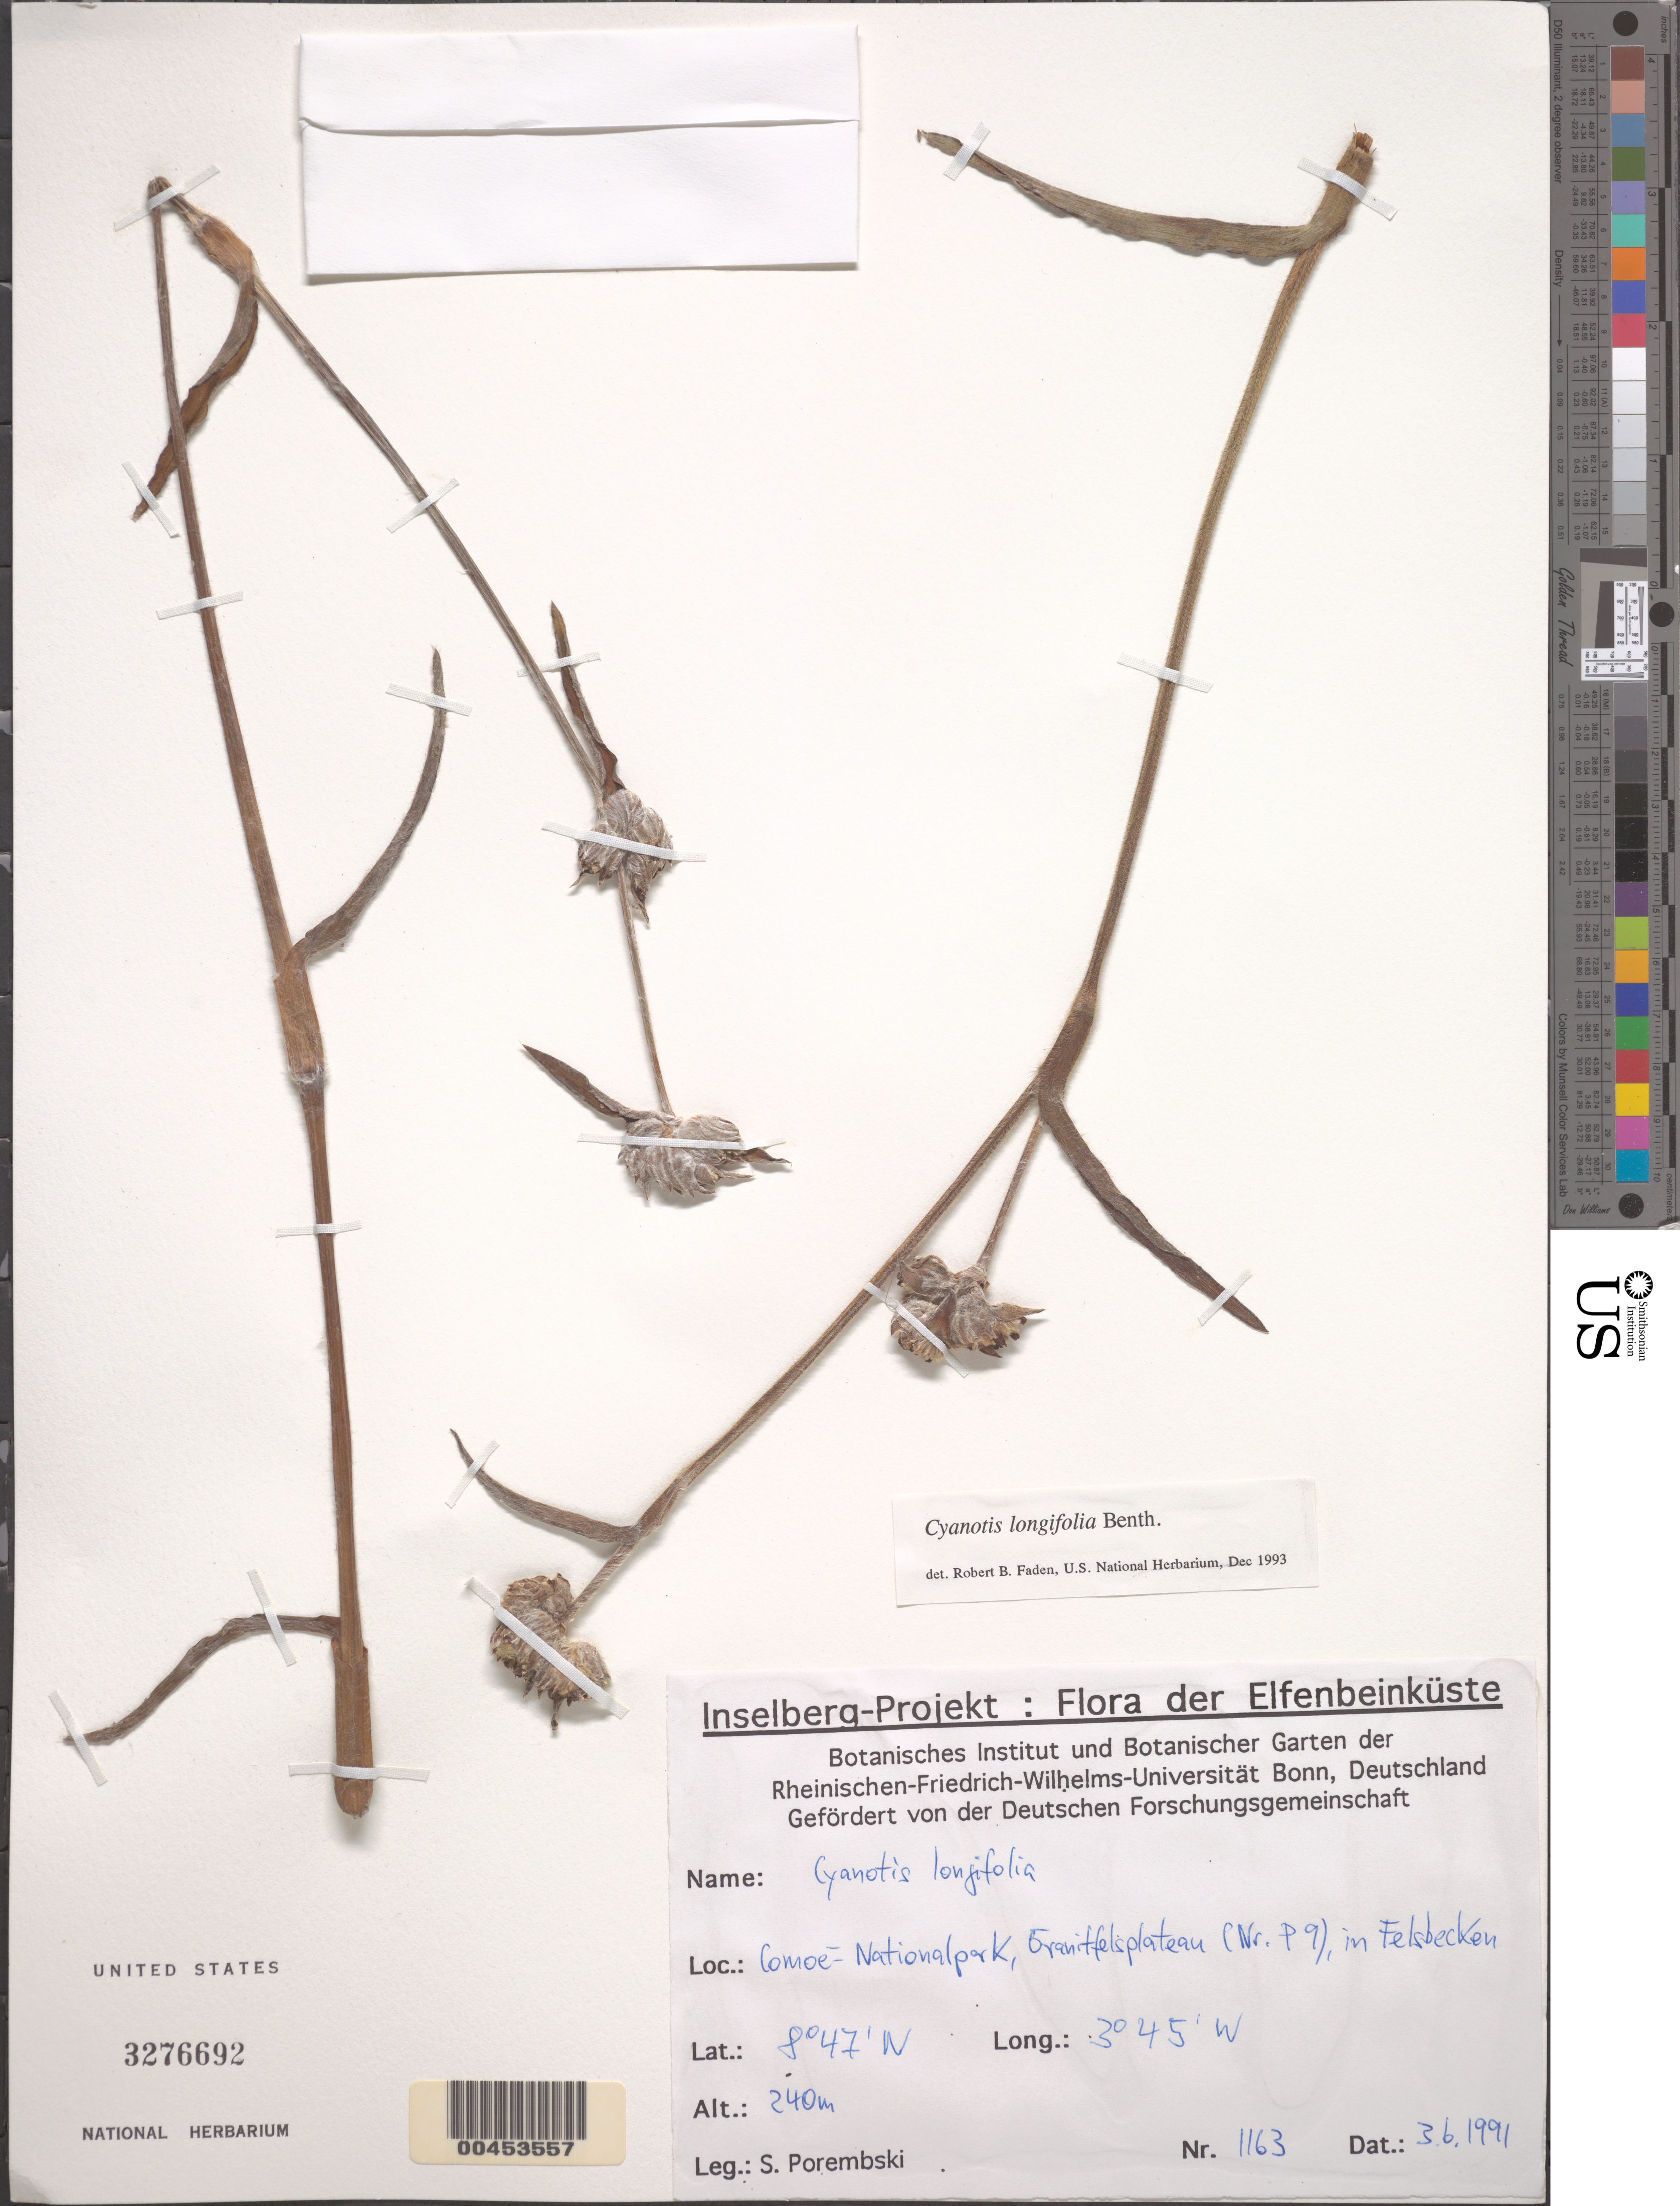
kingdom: Plantae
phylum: Tracheophyta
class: Liliopsida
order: Commelinales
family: Commelinaceae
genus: Cyanotis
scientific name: Cyanotis longifolia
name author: Benth.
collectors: S. Porembski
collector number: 1163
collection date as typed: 03 Jun 1991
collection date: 1991-06-03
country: Ivory Coast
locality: Comoe National Park, (nr. p9)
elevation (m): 240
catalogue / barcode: US 3276692